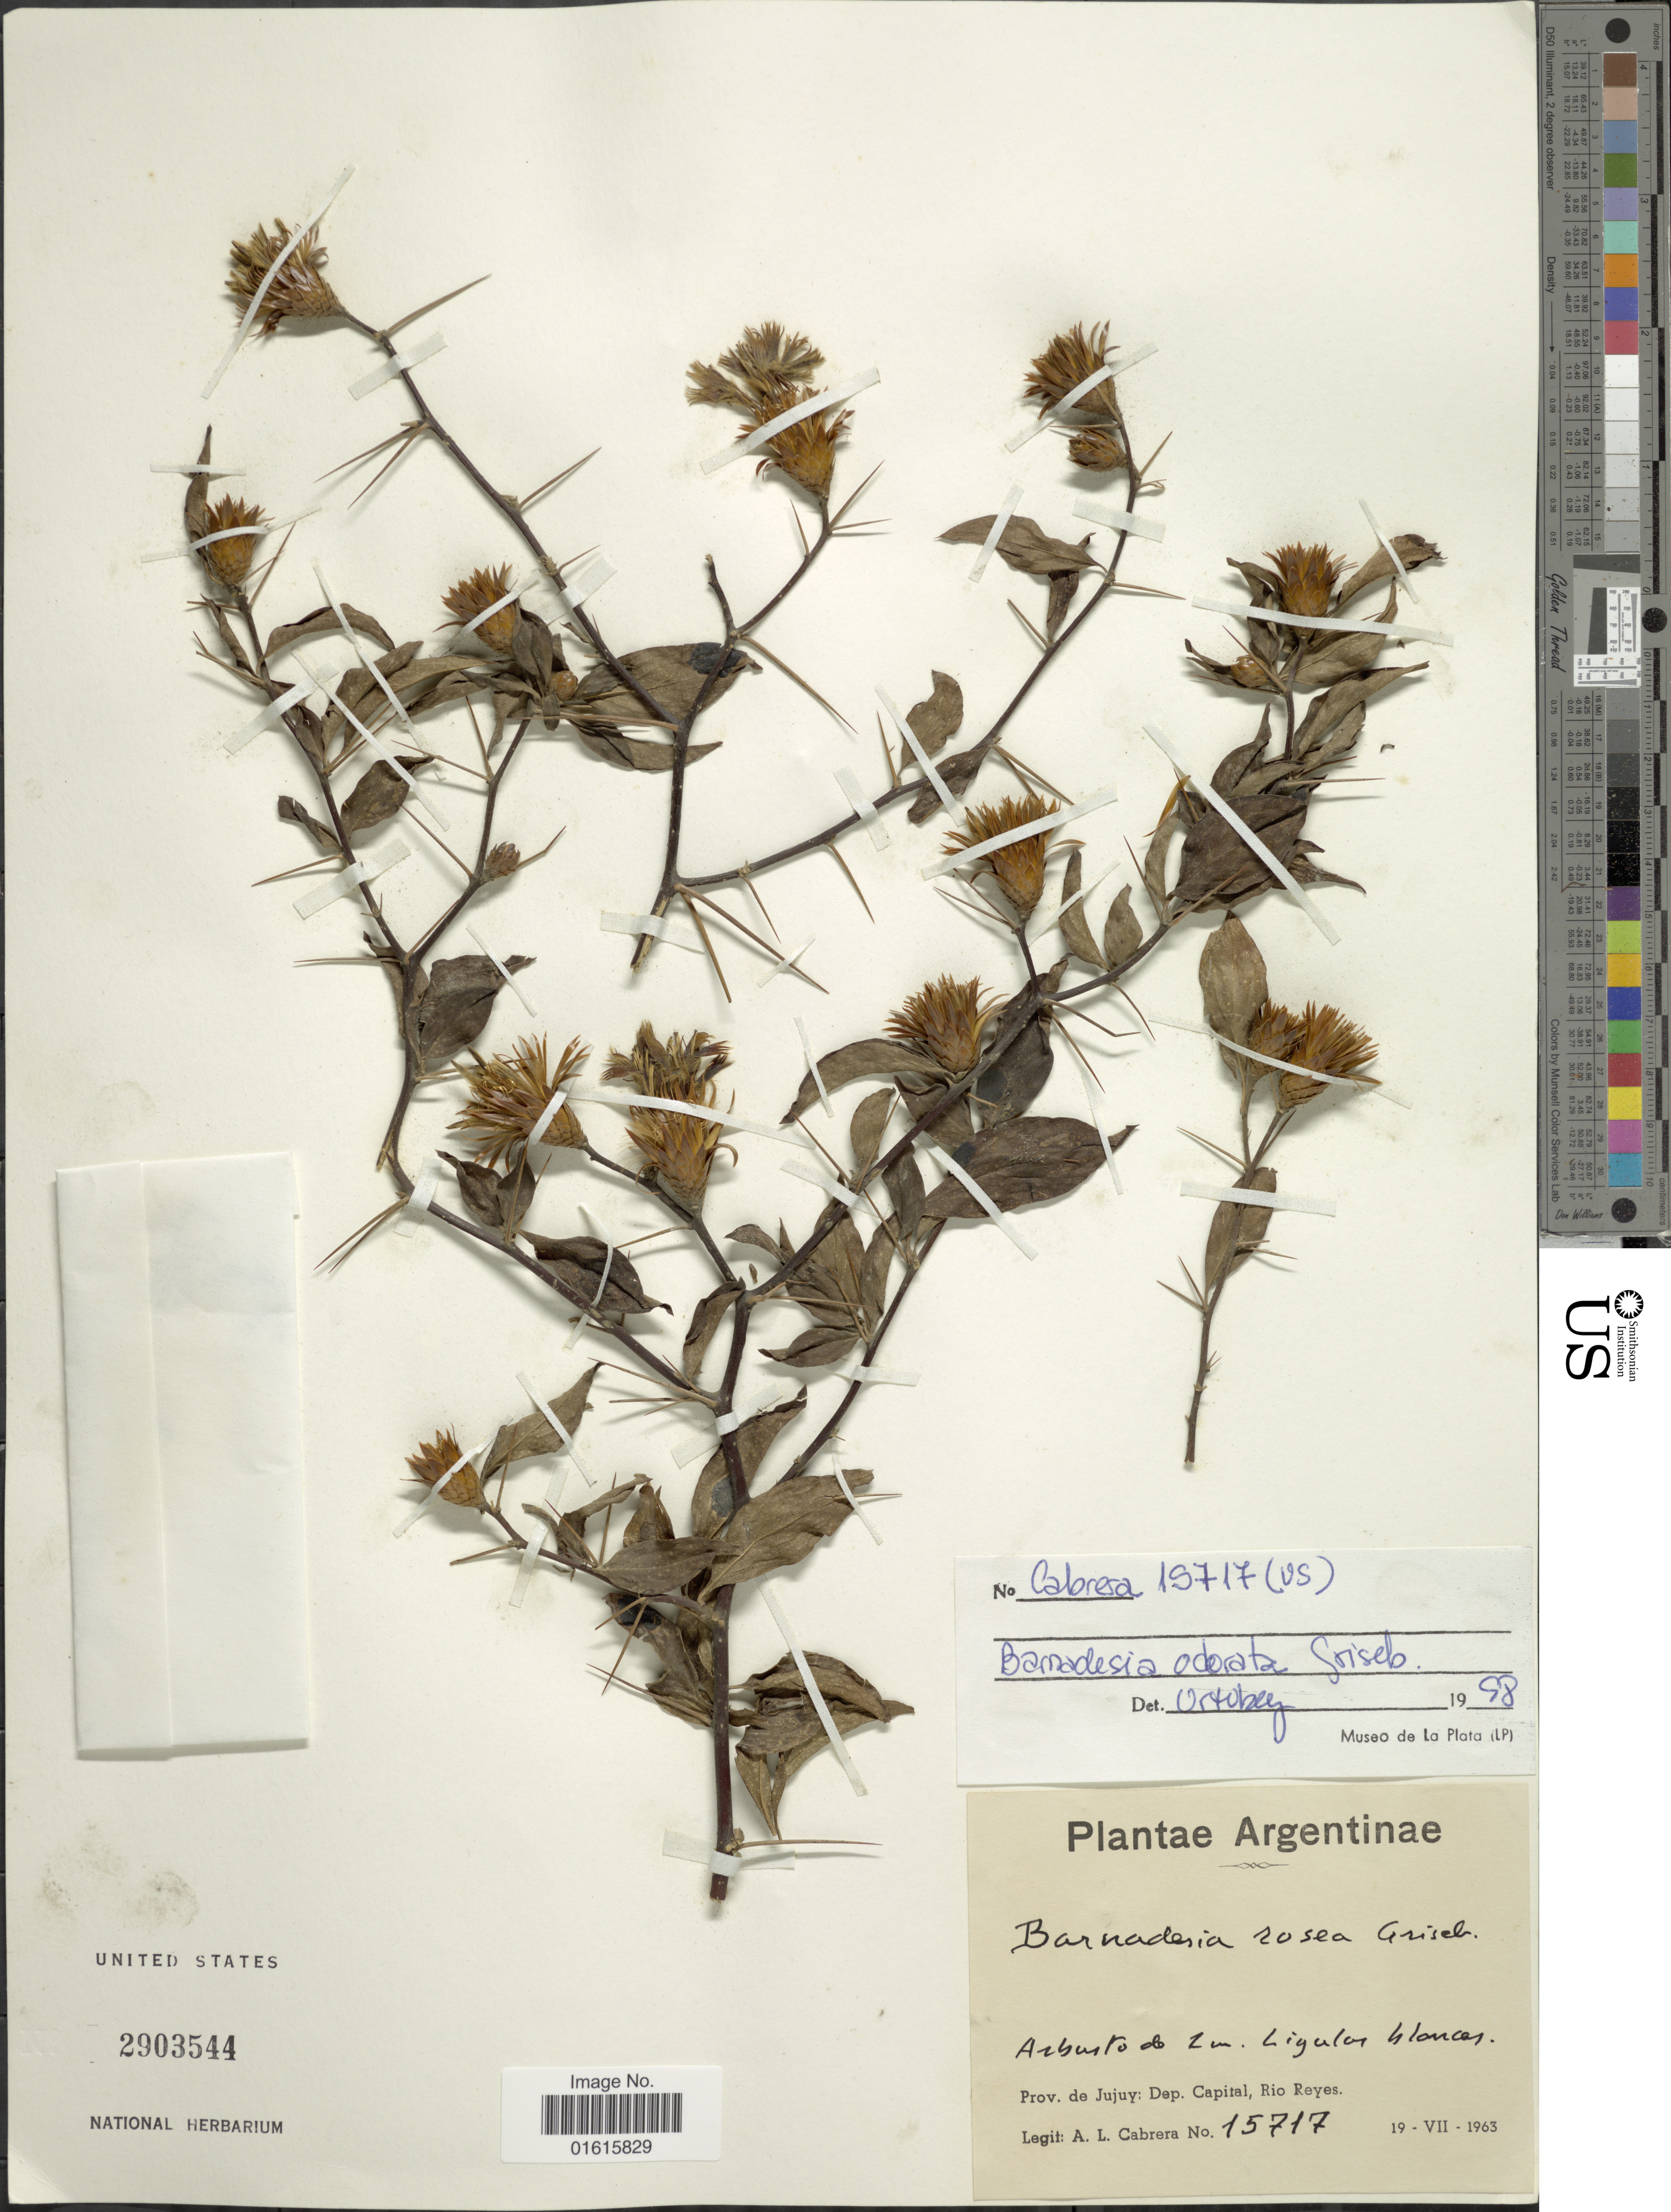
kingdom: Plantae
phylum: Tracheophyta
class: Magnoliopsida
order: Asterales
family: Asteraceae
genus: Barnadesia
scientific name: Barnadesia odorata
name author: Griseb.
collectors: A. L. Cabrera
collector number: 157147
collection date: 1963-07-19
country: Argentina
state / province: Jujuy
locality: Dep. Capital, Rio Reyes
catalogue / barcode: US 2903544